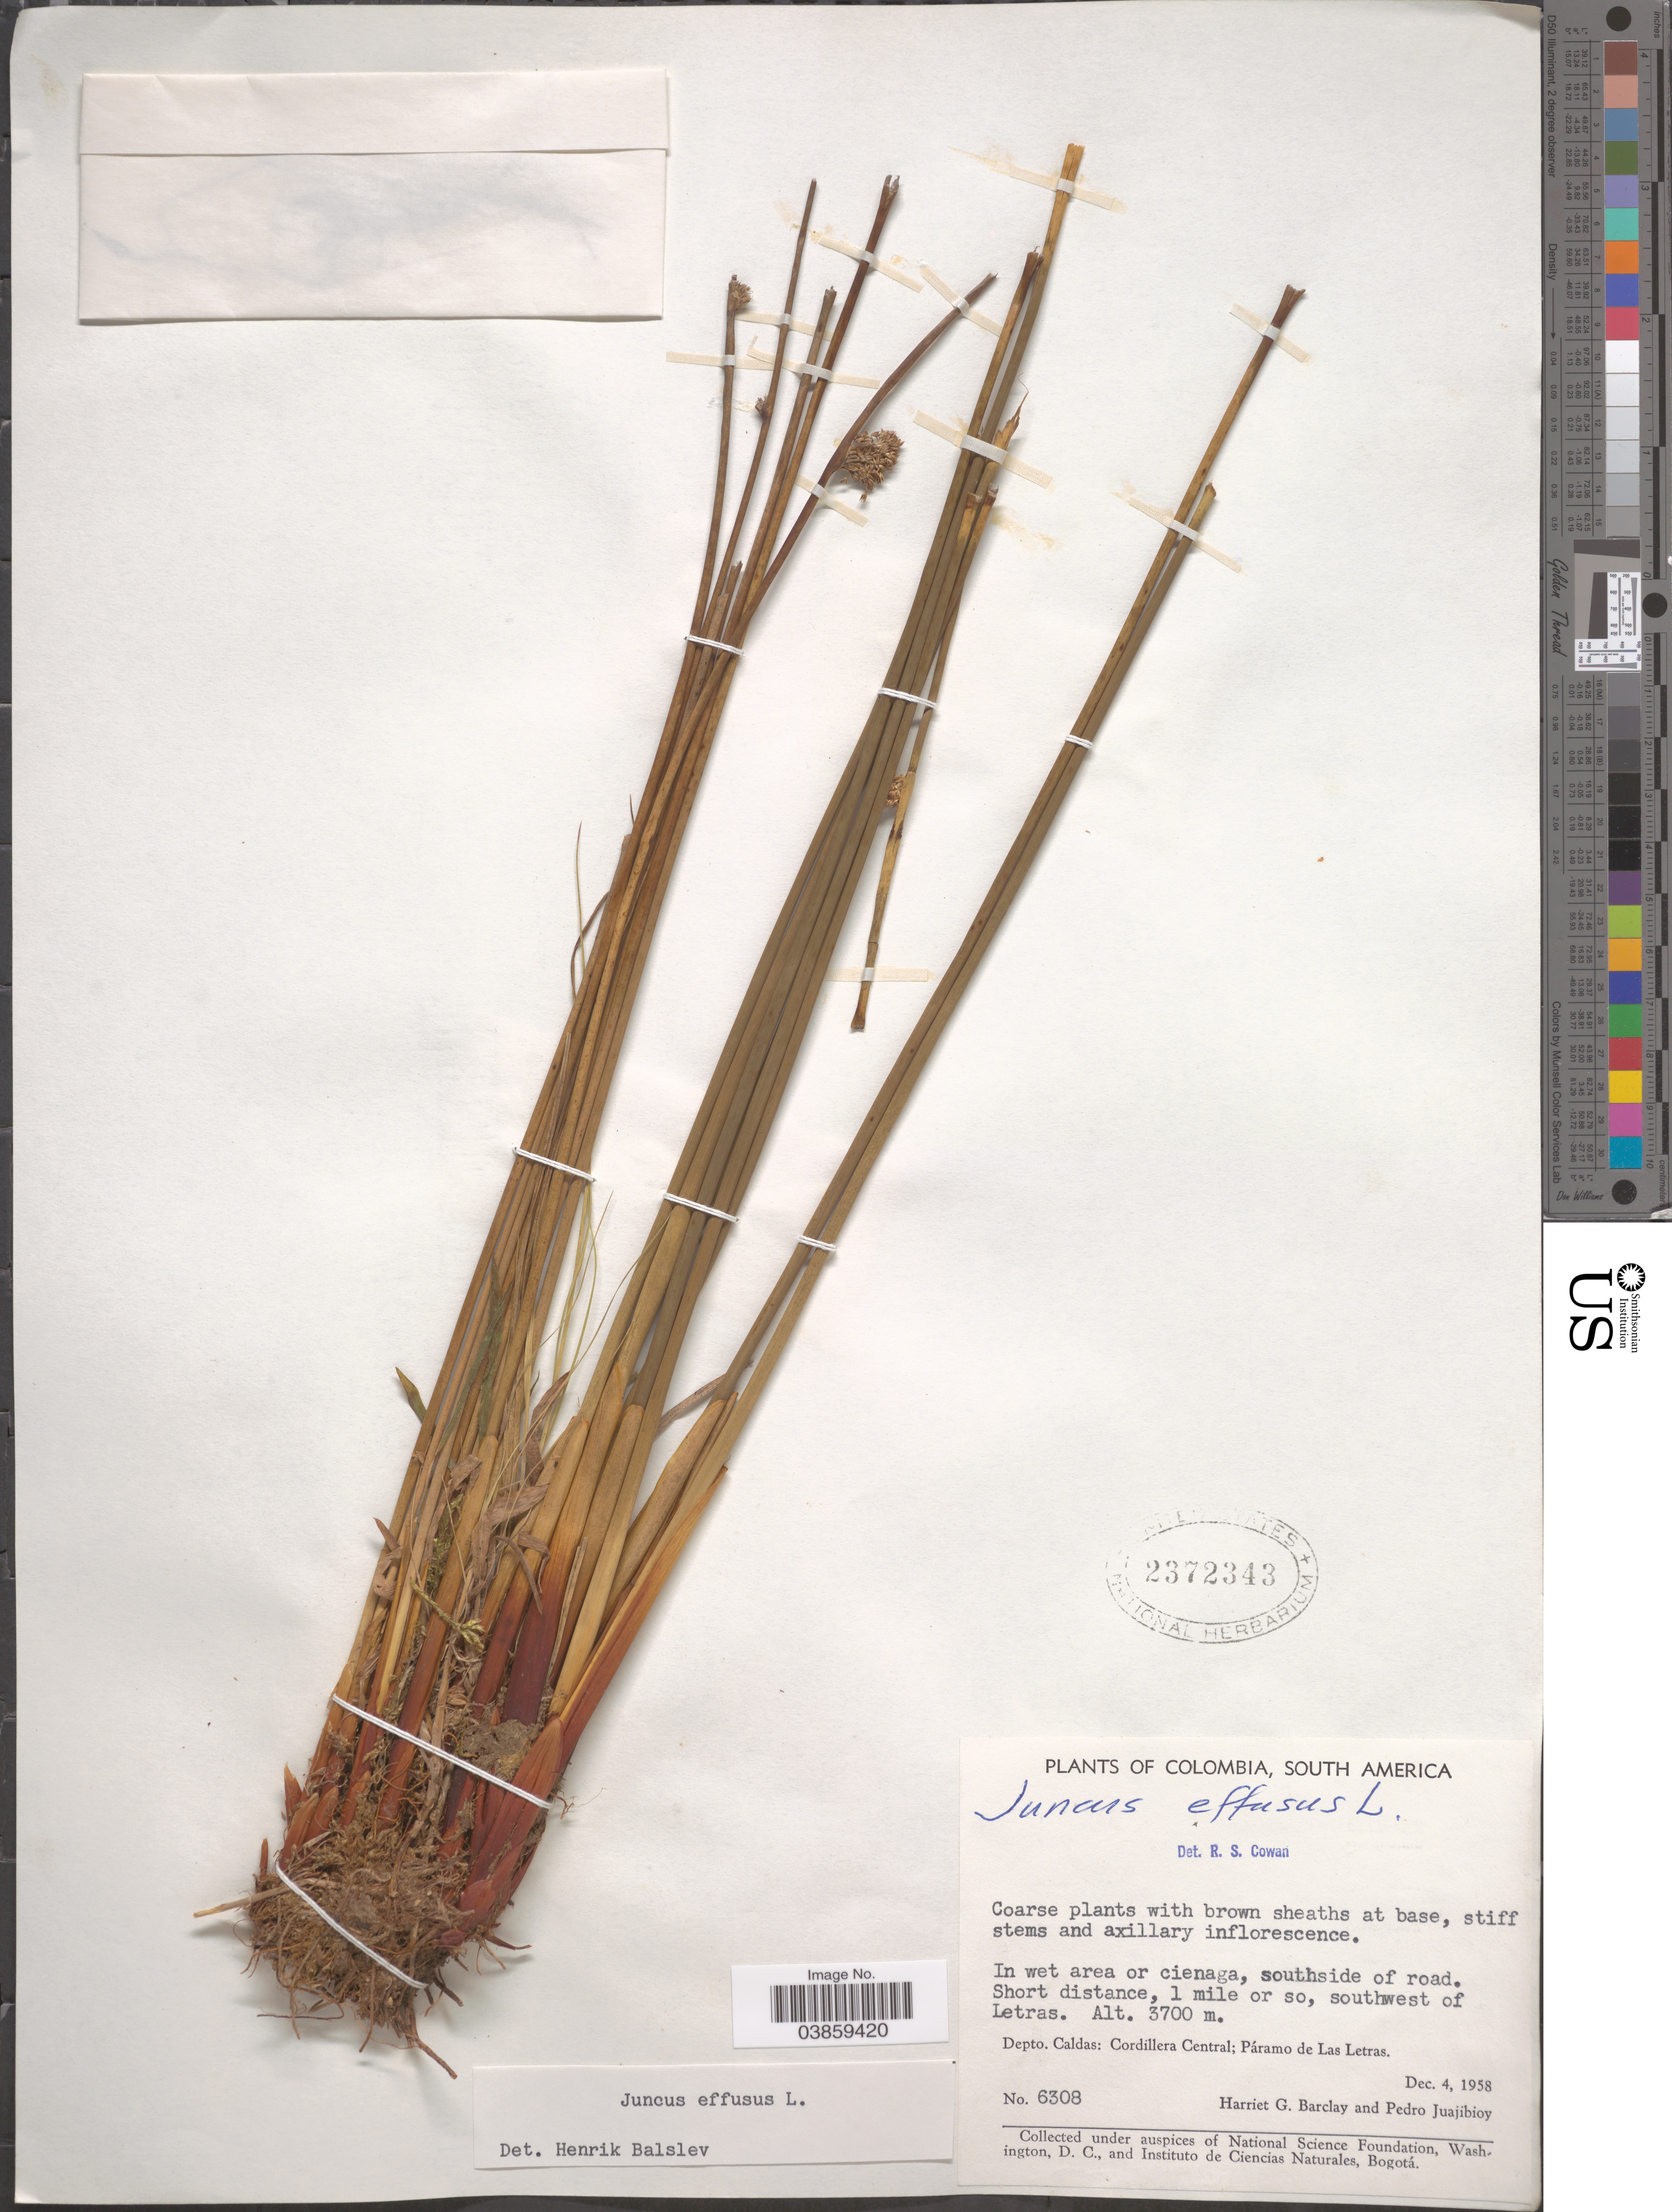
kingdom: Plantae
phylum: Tracheophyta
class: Liliopsida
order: Poales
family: Juncaceae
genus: Juncus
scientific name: Juncus effusus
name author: L.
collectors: H. G. Barclay & P. Juajibioy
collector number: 6308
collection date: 1958-12-04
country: Colombia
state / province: Caldas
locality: In wet area or cienaga, southside of road. Short distance, 1 mile or so, southwest of Letras. Depto. Caldas: Cordillera Central; Páramo de Las Letras.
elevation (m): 3700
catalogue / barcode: US 2372343